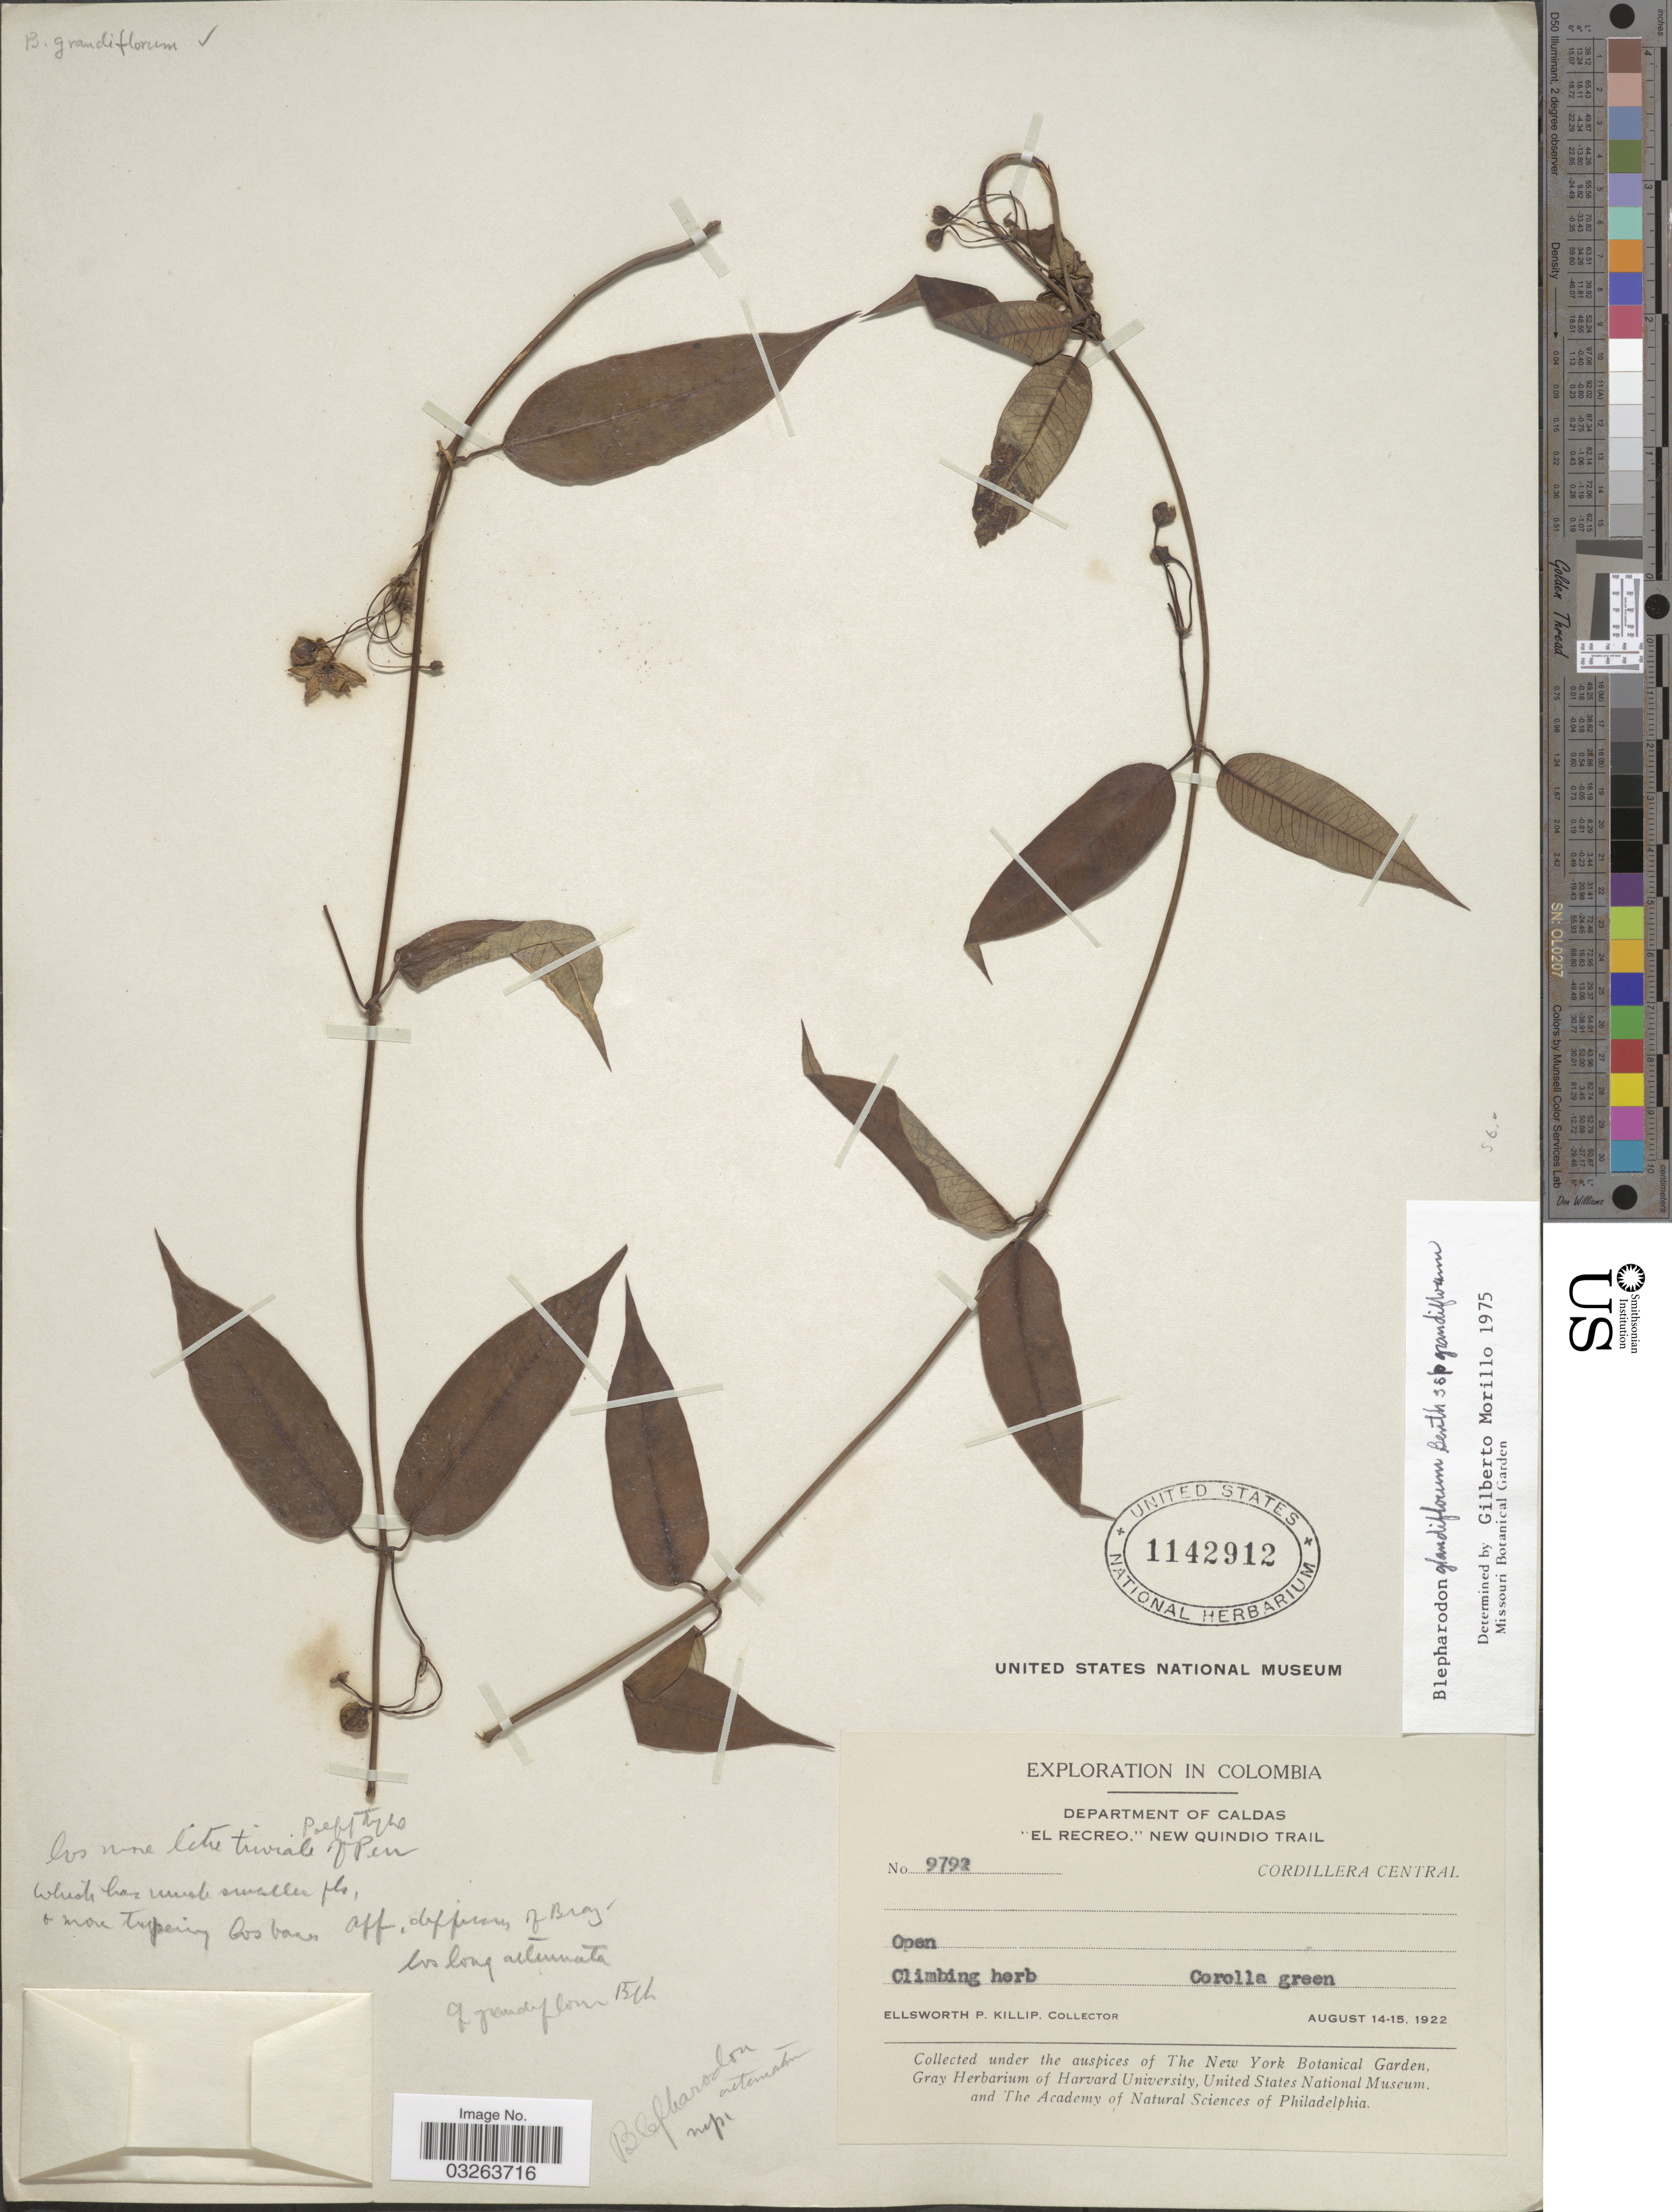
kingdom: Plantae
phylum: Tracheophyta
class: Magnoliopsida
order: Gentianales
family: Apocynaceae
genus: Blepharodon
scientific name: Blepharodon grandiflorum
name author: Benth.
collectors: E. P. Killip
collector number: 9792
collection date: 1922-08-14/1922-08-15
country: Colombia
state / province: Caldas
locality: Department of Caldas. "El Recreo," New Quindio Trail. Cordillera Central.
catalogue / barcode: US 1142912